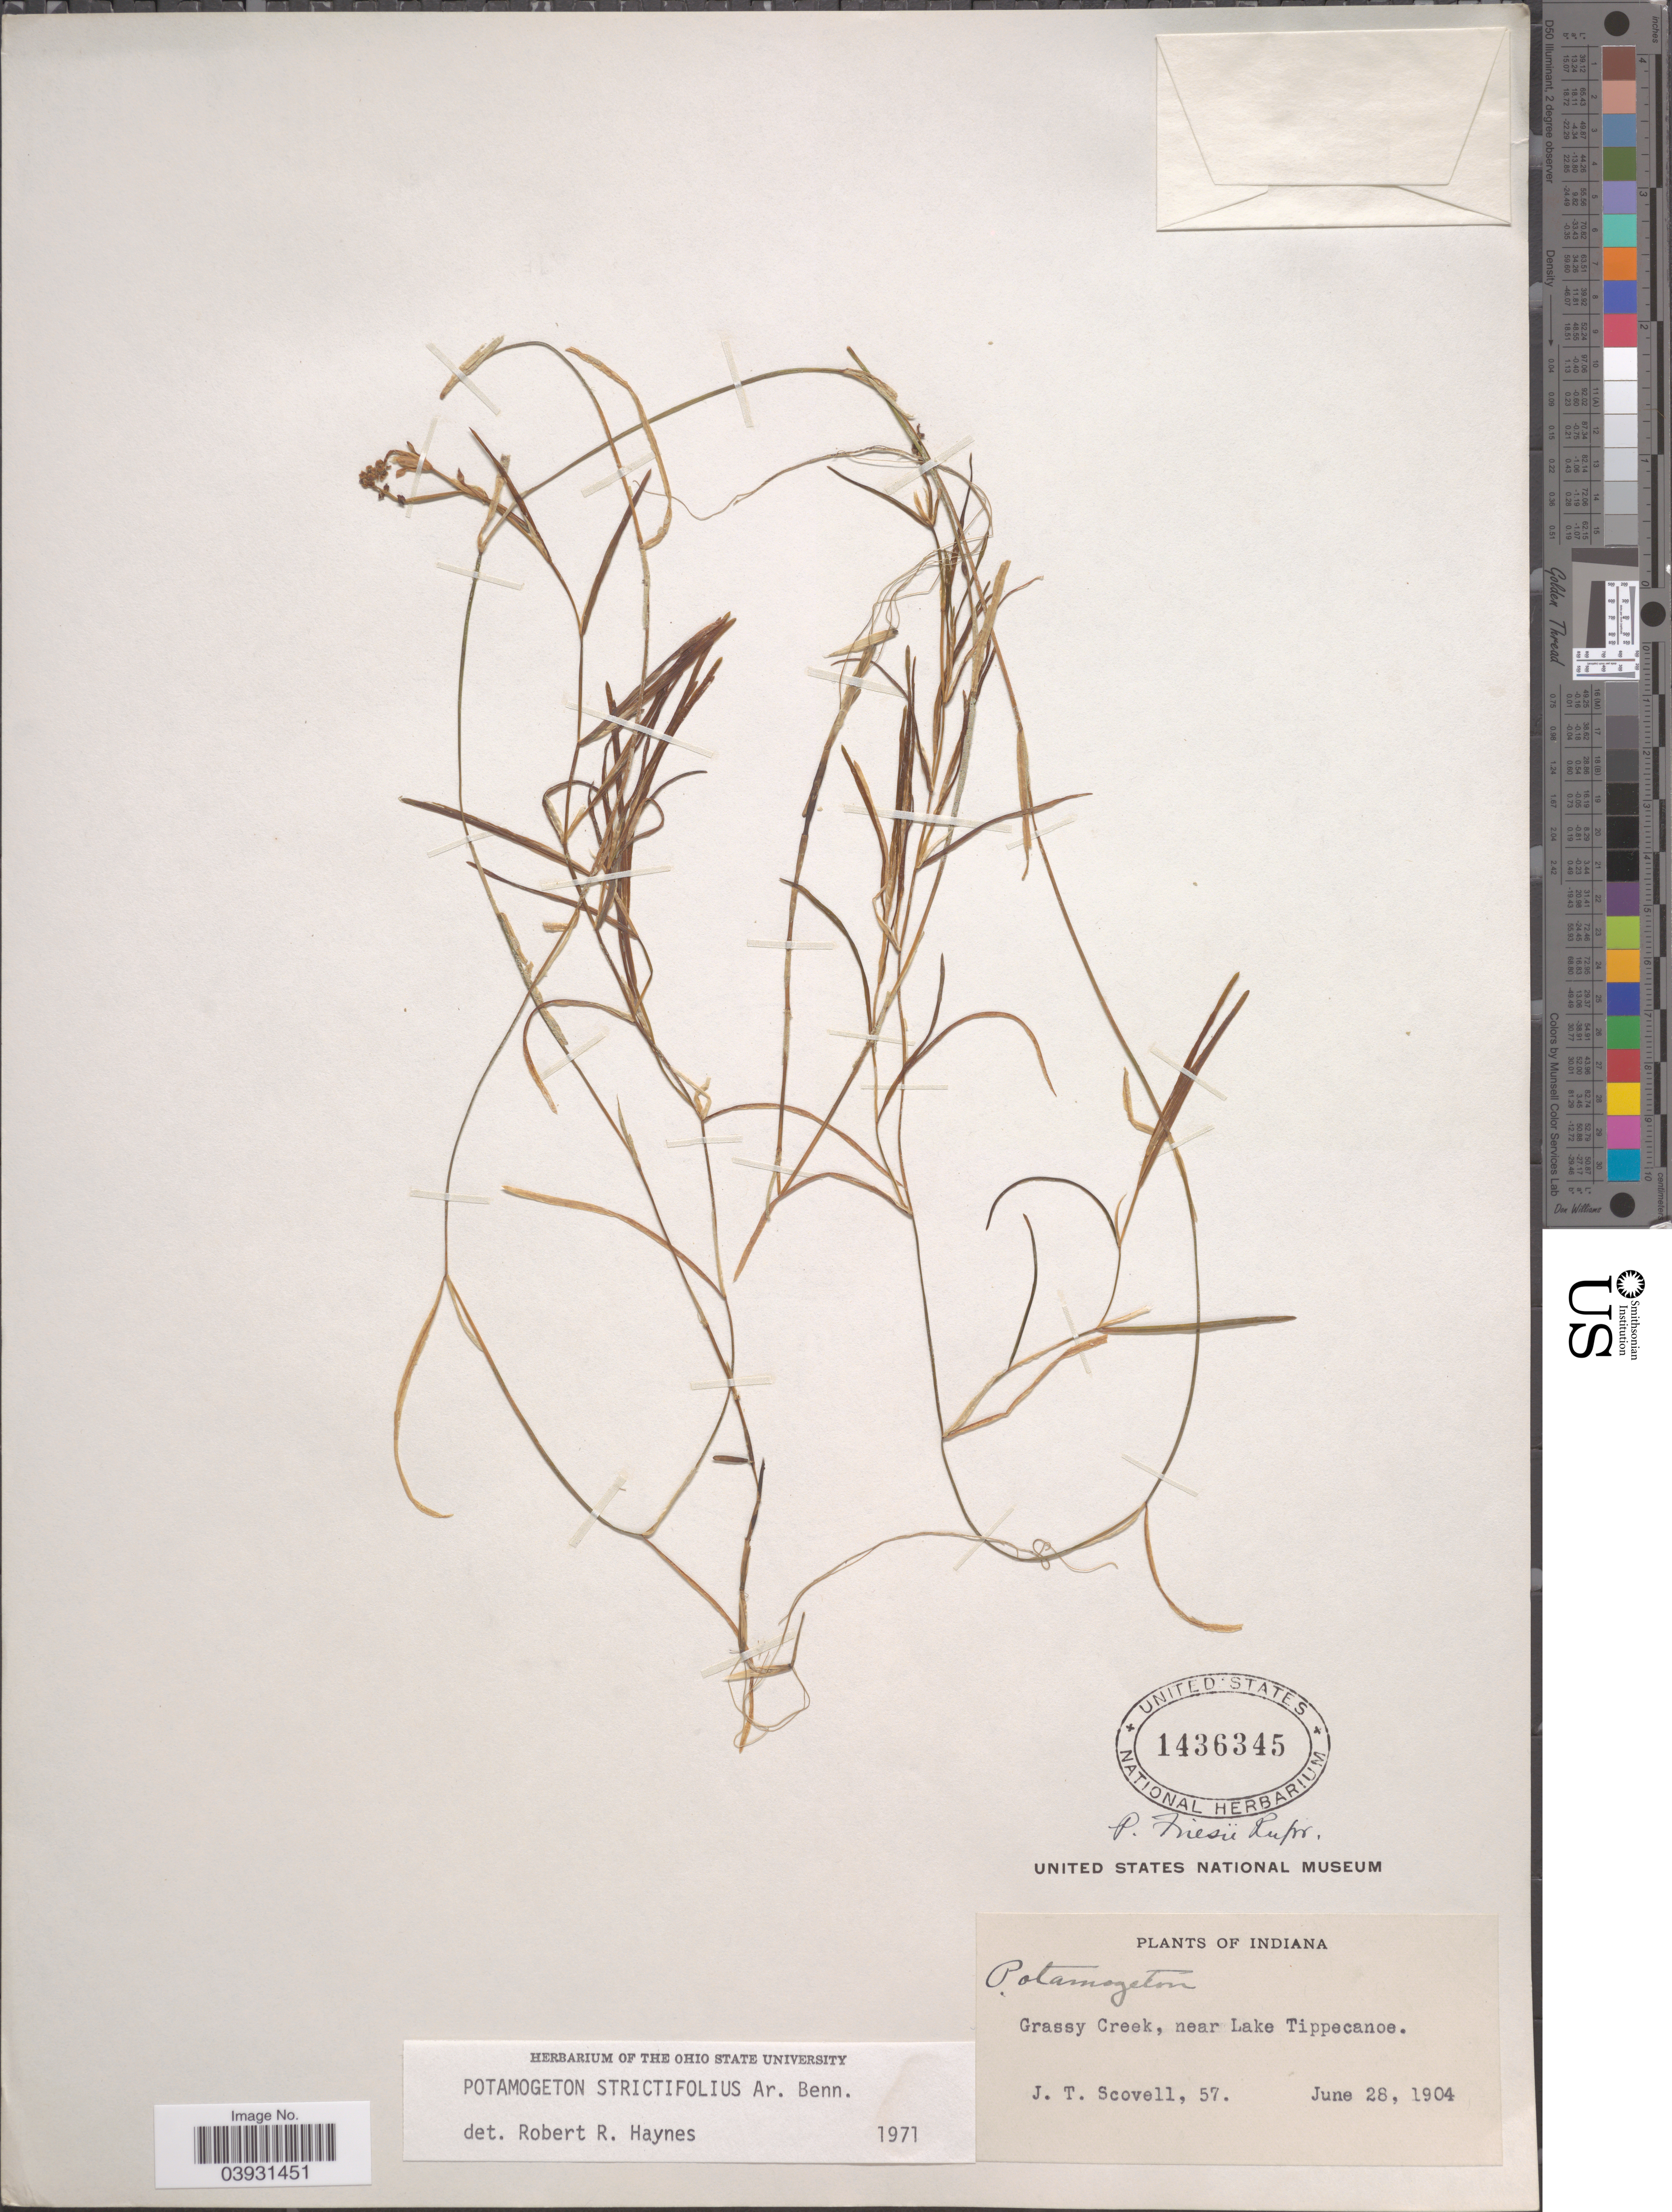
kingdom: Plantae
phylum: Tracheophyta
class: Liliopsida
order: Alismatales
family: Potamogetonaceae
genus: Potamogeton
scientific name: Potamogeton strictifolius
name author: A. Benn.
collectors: J. T. Scovell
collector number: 57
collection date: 1904-06-28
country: United States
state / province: Indiana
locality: Grassy Creek, near Lake Tippecanoe.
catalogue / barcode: US 1436345